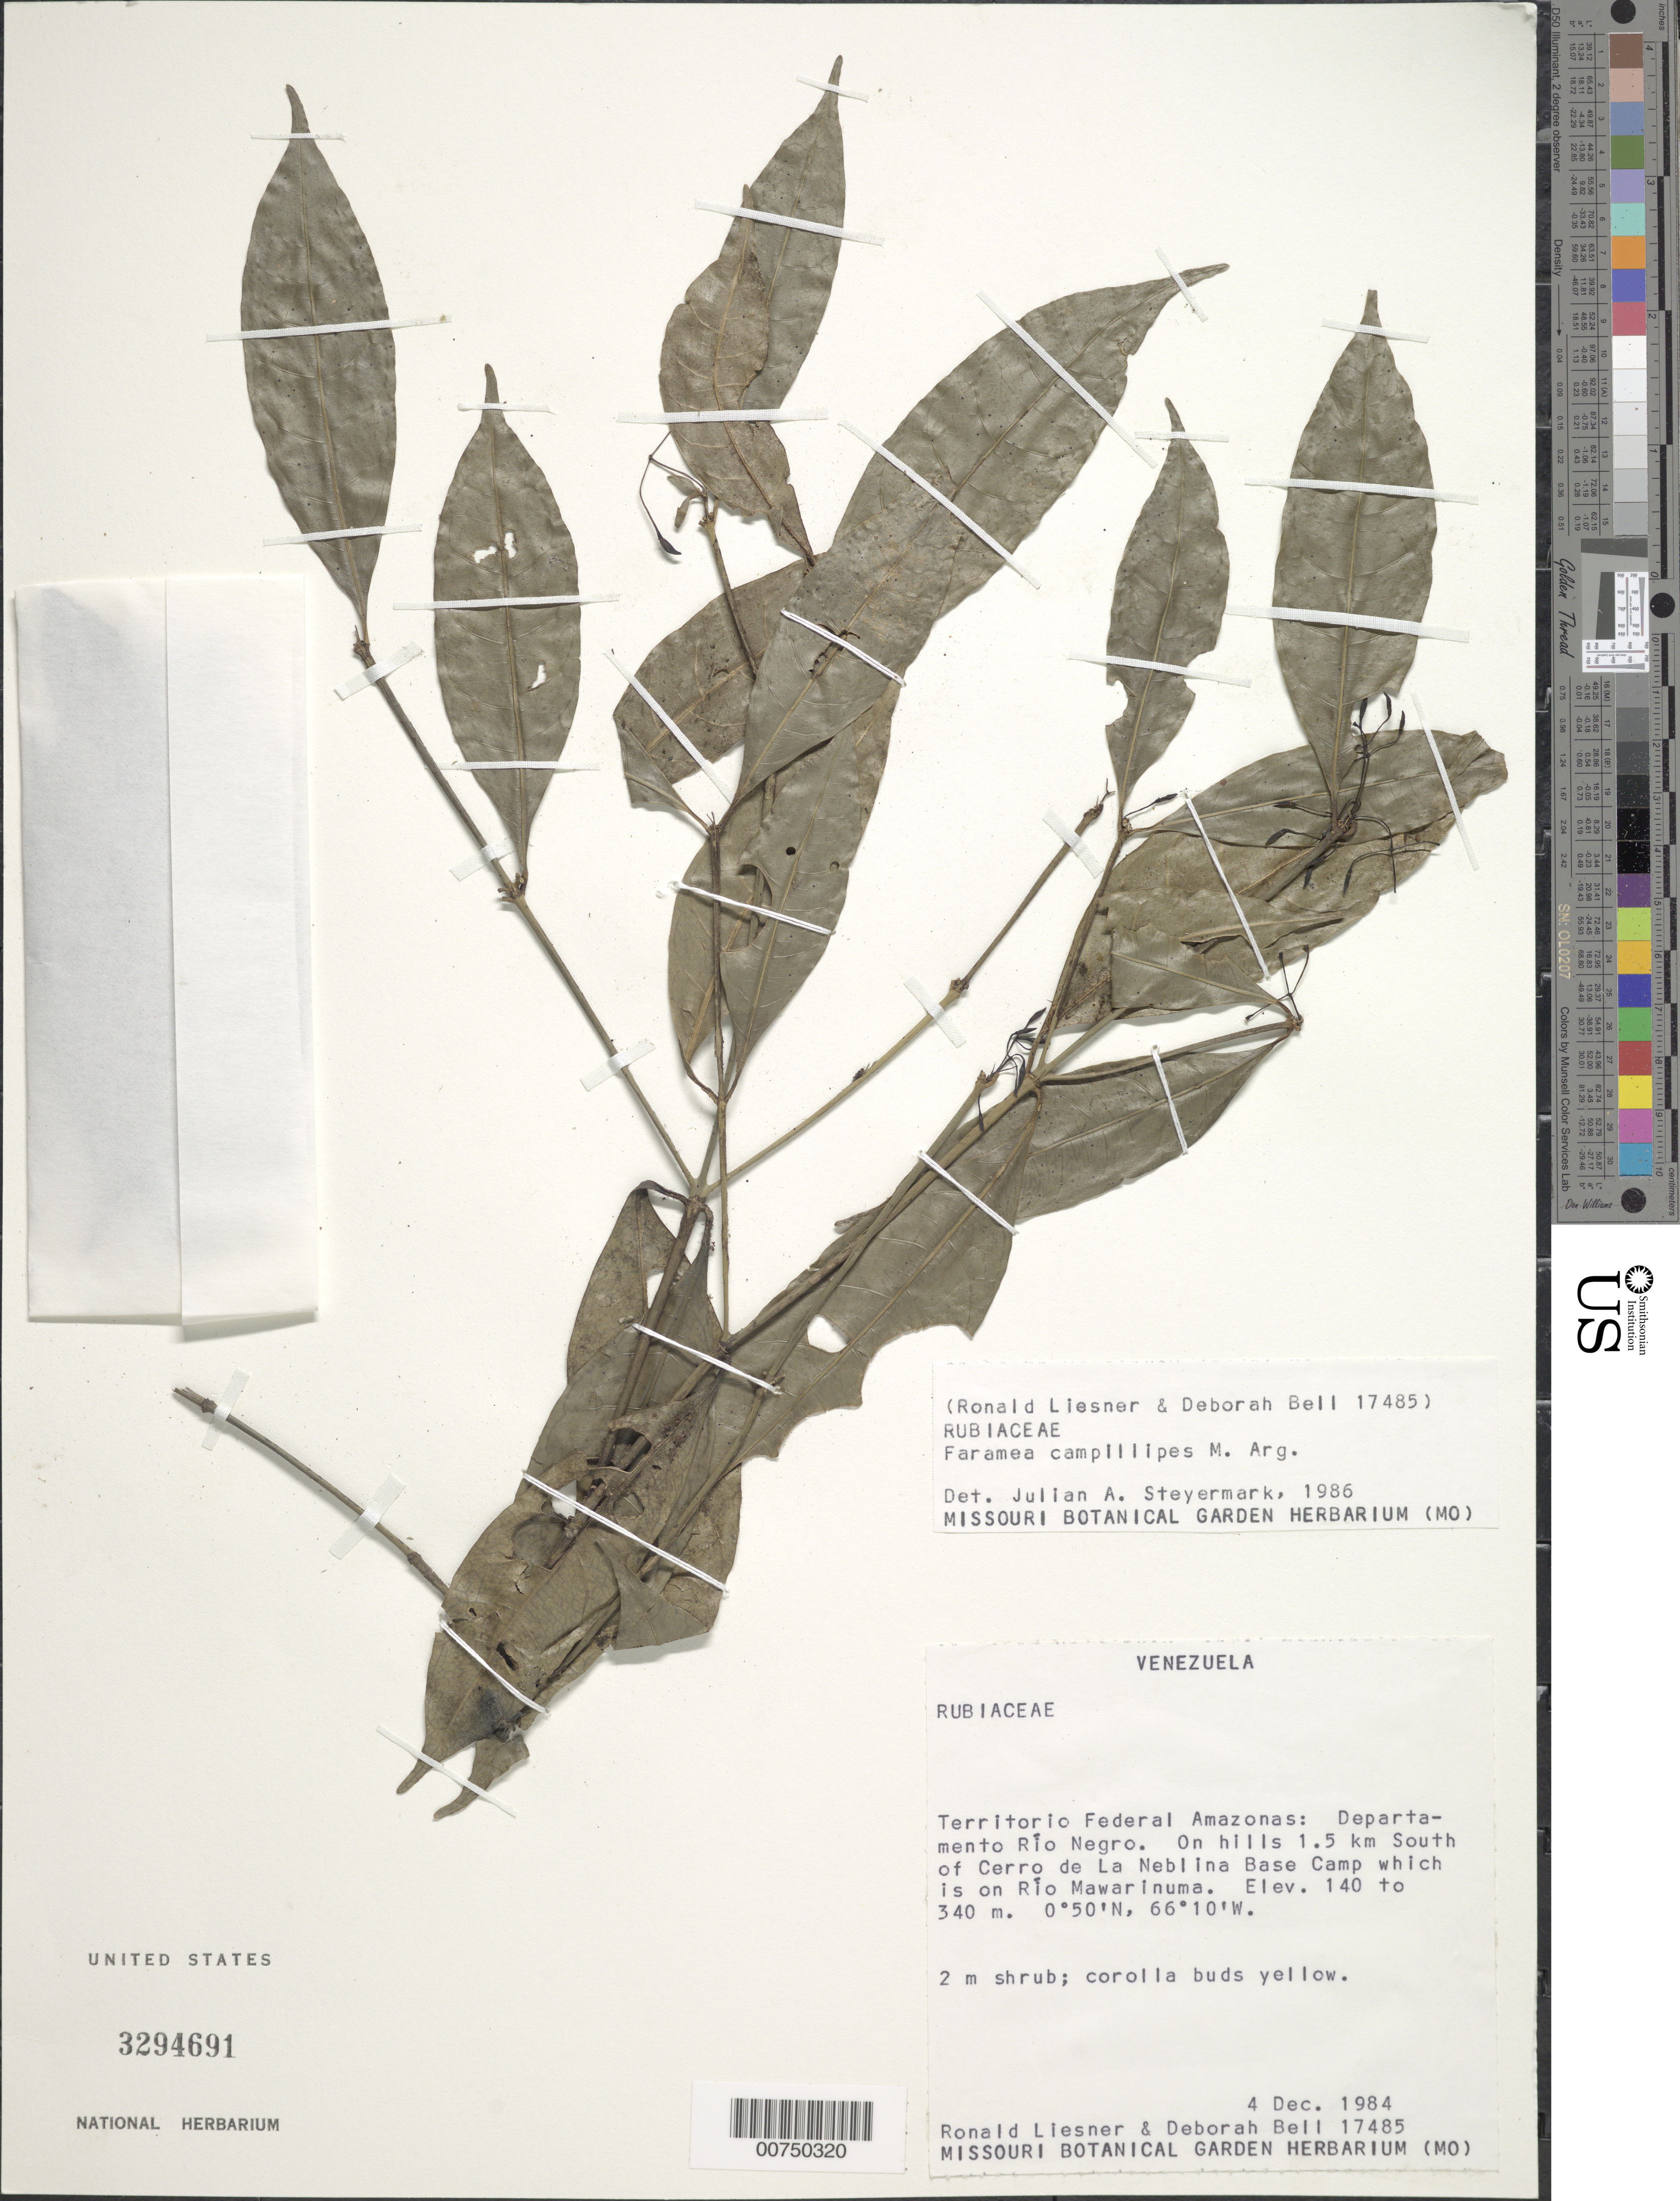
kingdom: Plantae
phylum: Tracheophyta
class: Magnoliopsida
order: Gentianales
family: Rubiaceae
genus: Faramea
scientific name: Faramea capillipes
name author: Müll. Arg.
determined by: Steyermark, Julian A., (VEN)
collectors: R. L. Liesner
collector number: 17485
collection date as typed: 4-Dec-84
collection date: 1984-12-04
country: Venezuela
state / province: Amazonas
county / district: Río Negro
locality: Río Mawarinuma, 1.5 km E of Cerro de La Neblina Base Camp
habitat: Hills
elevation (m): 140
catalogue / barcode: US 3294691